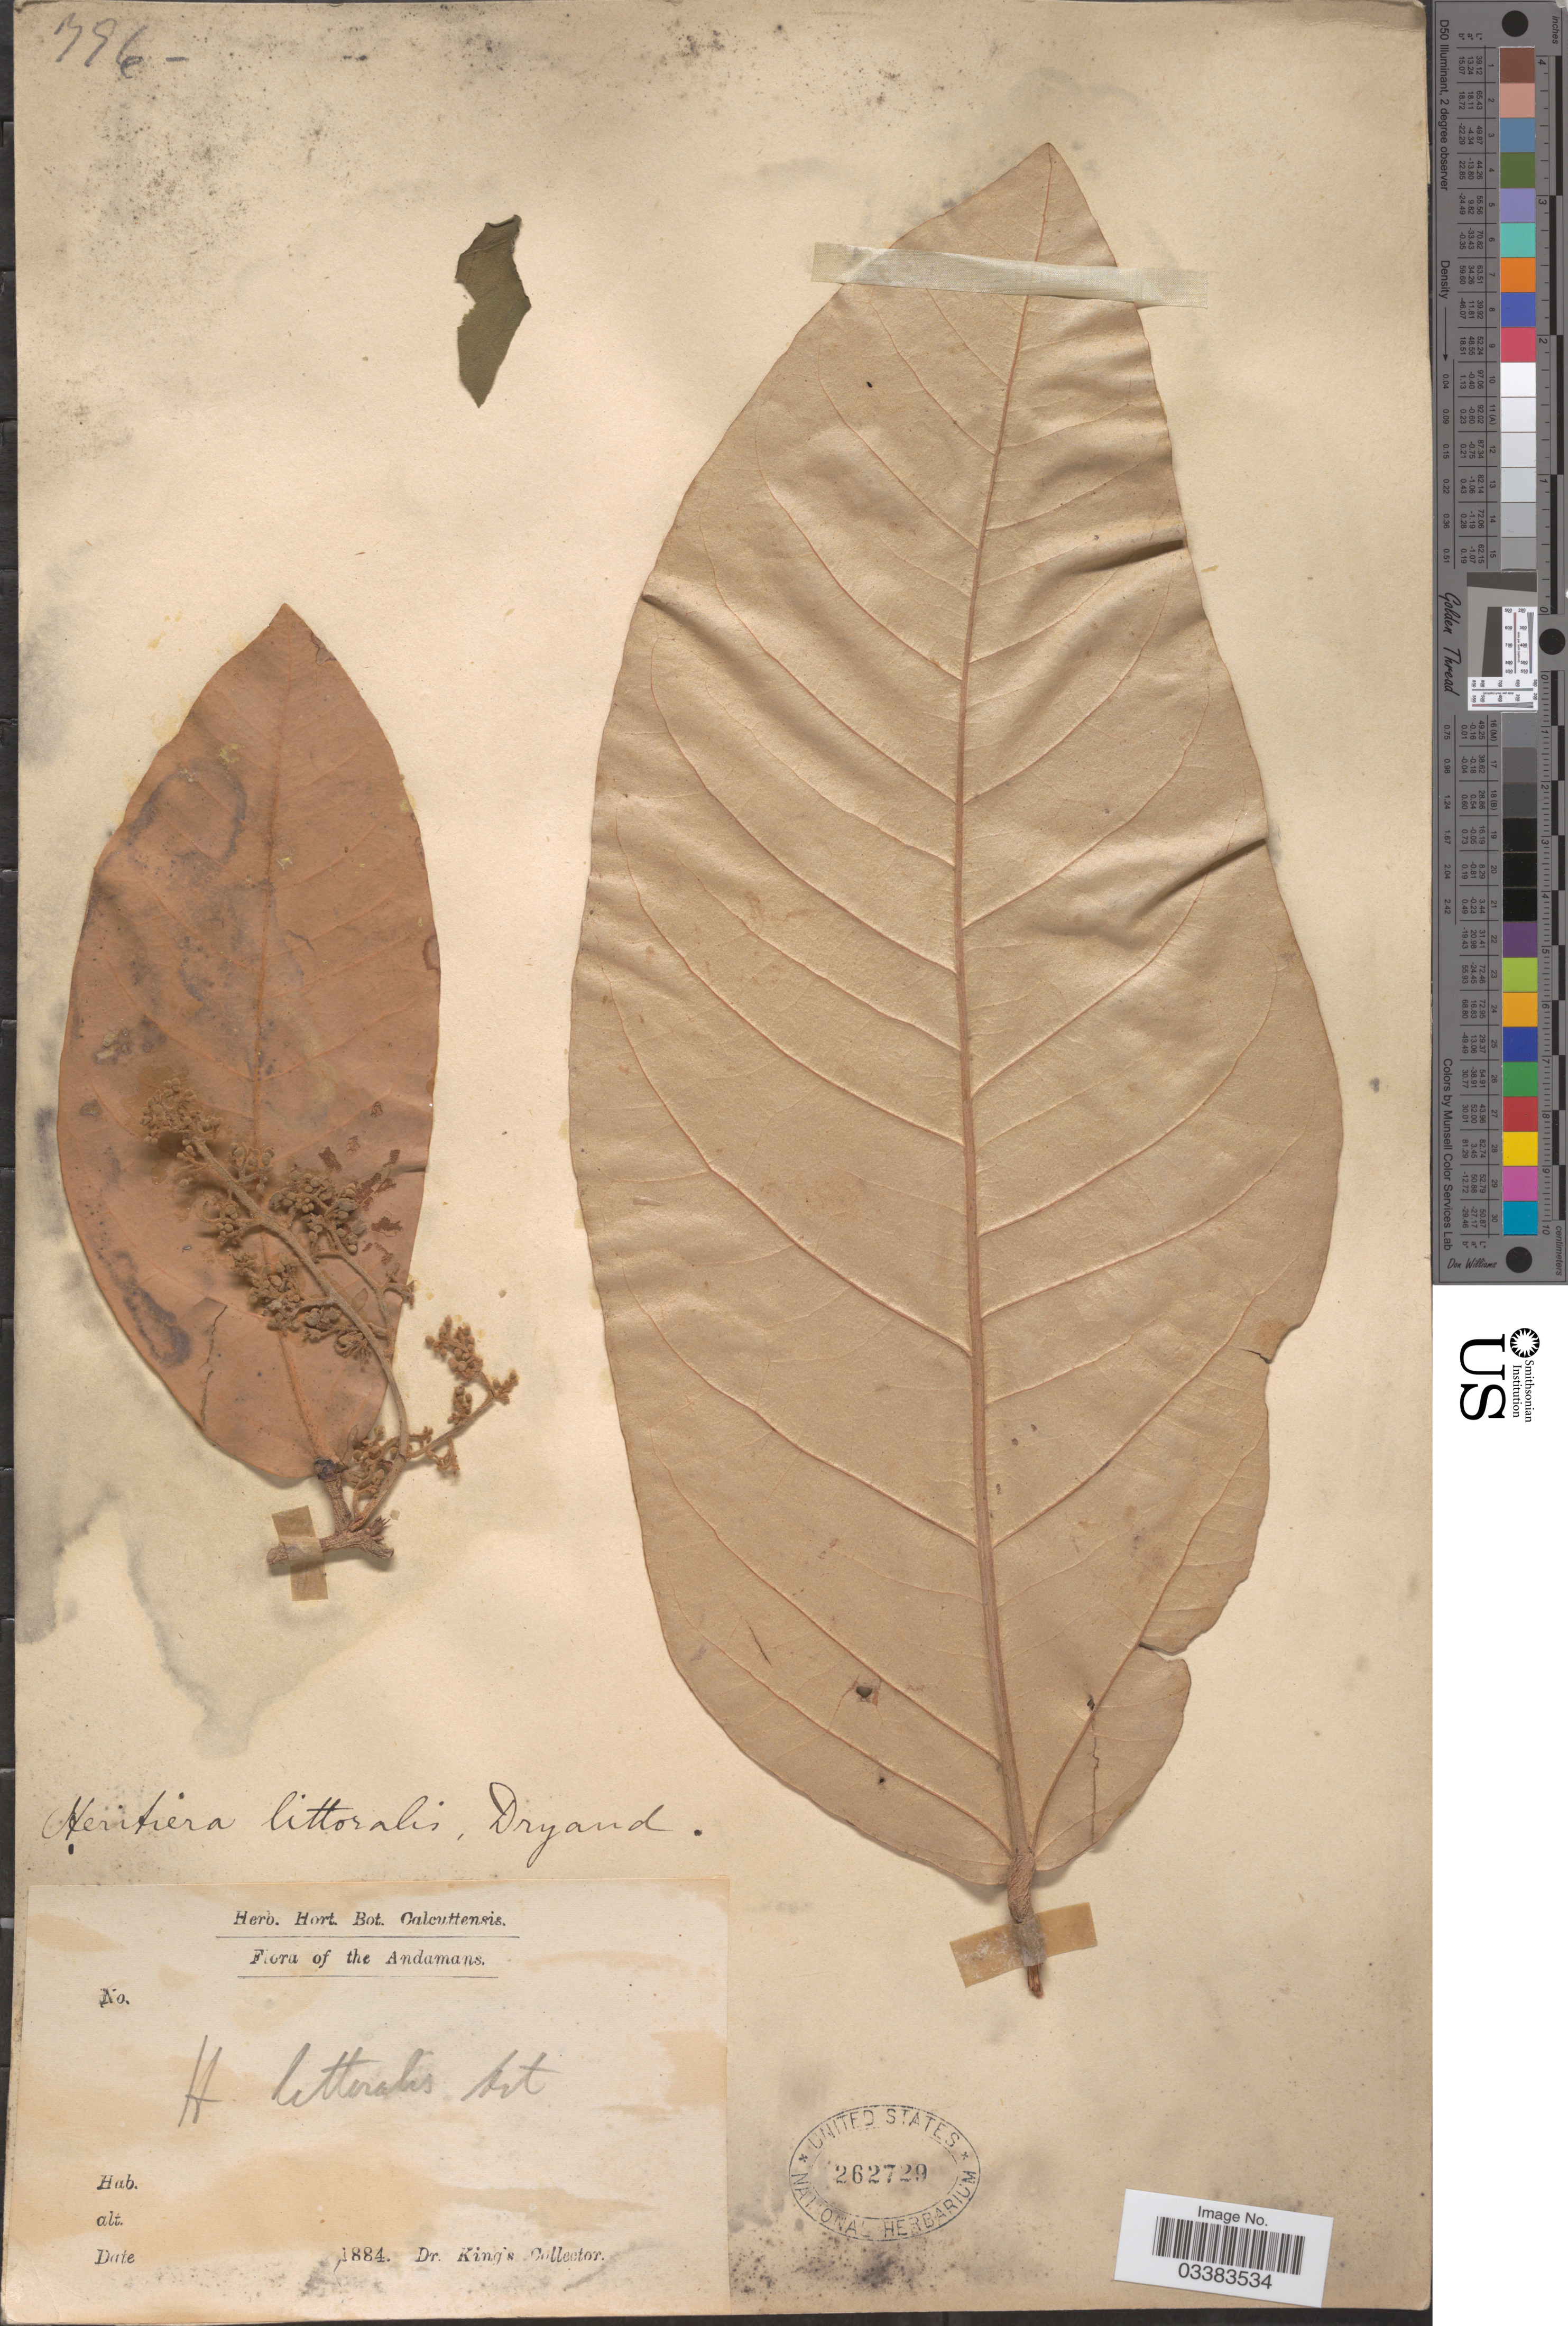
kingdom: Plantae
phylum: Tracheophyta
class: Magnoliopsida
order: Malvales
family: Malvaceae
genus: Heritiera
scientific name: Heritiera littoralis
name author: Aiton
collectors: Dr. King's collector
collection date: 1884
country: India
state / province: Andaman and Nicobar Islands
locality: The Andamans.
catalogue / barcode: US 262729